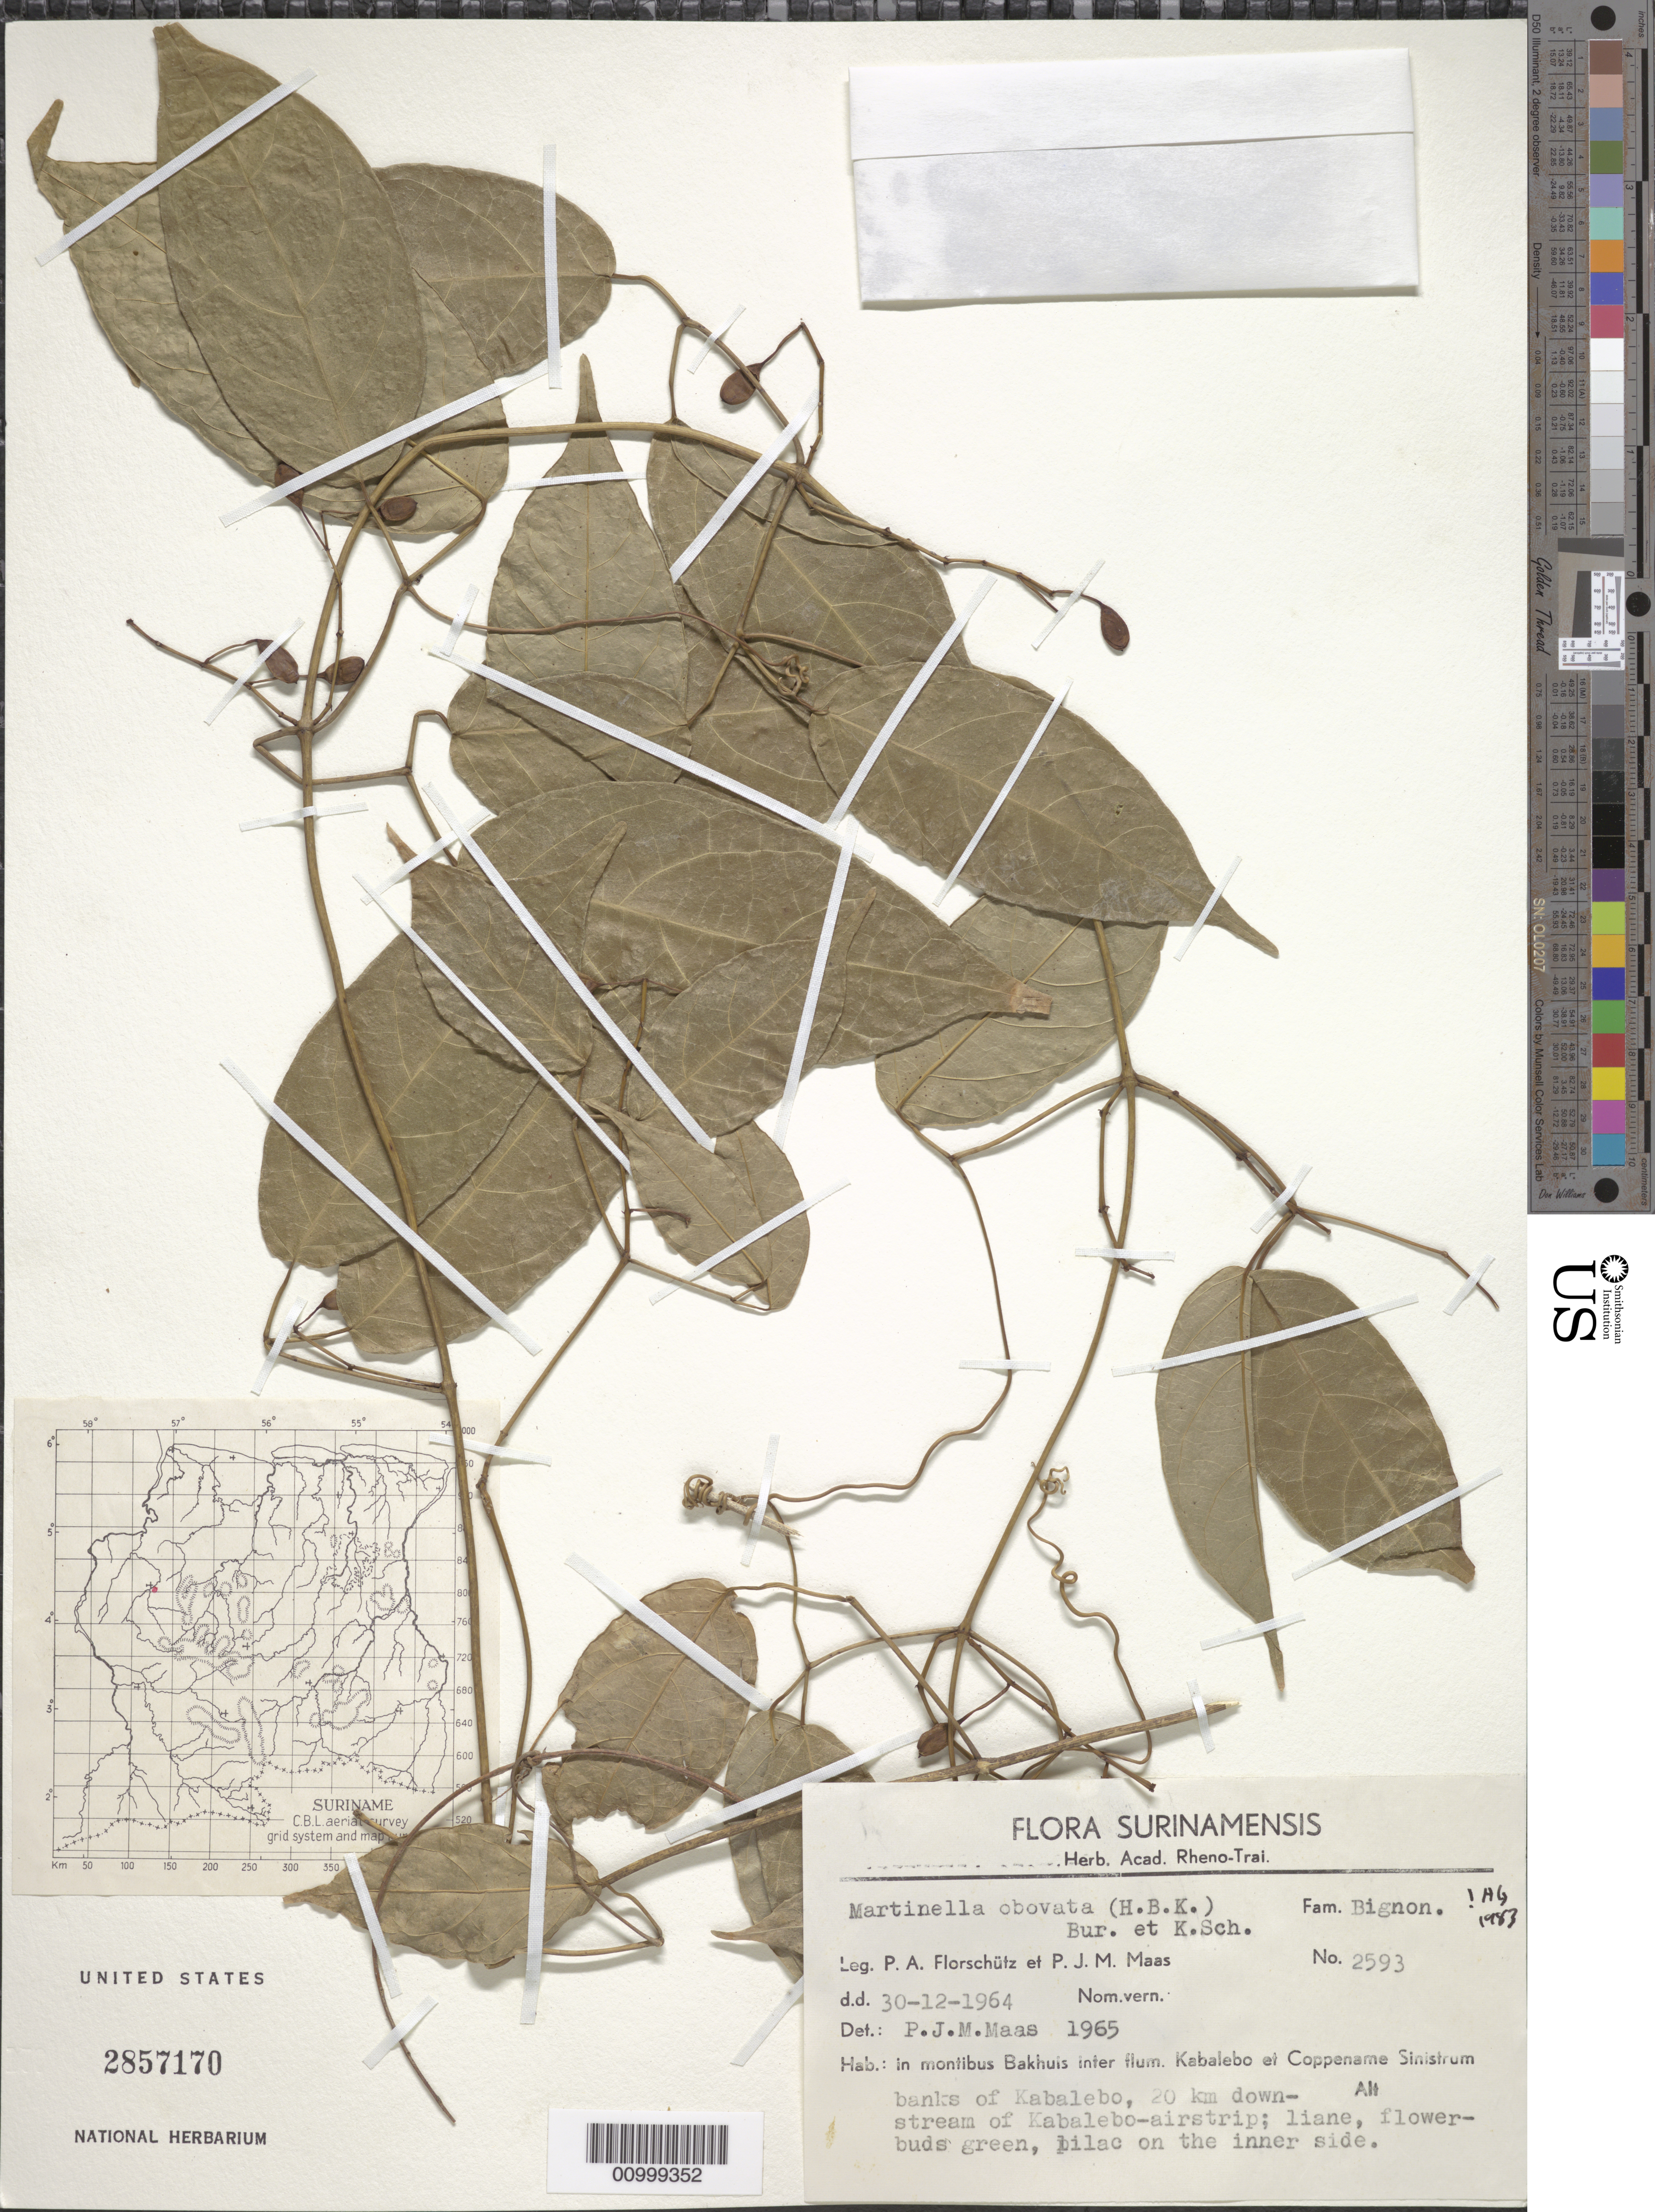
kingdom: Plantae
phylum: Tracheophyta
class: Magnoliopsida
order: Lamiales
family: Bignoniaceae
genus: Martinella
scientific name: Martinella obovata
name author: (Kunth) Bureau & K. Schum.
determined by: Gentry, A. H.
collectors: P. Florschütz & P. Maas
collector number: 2593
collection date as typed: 30-Dec-64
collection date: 1964-12-30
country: Suriname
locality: In montibus Bakhuis inter flum. Kabalebo et Coppename Sinistrum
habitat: Banks of Kabalebo (20 km downstream of Kabalebo-airstrip.)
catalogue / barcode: US 2857170